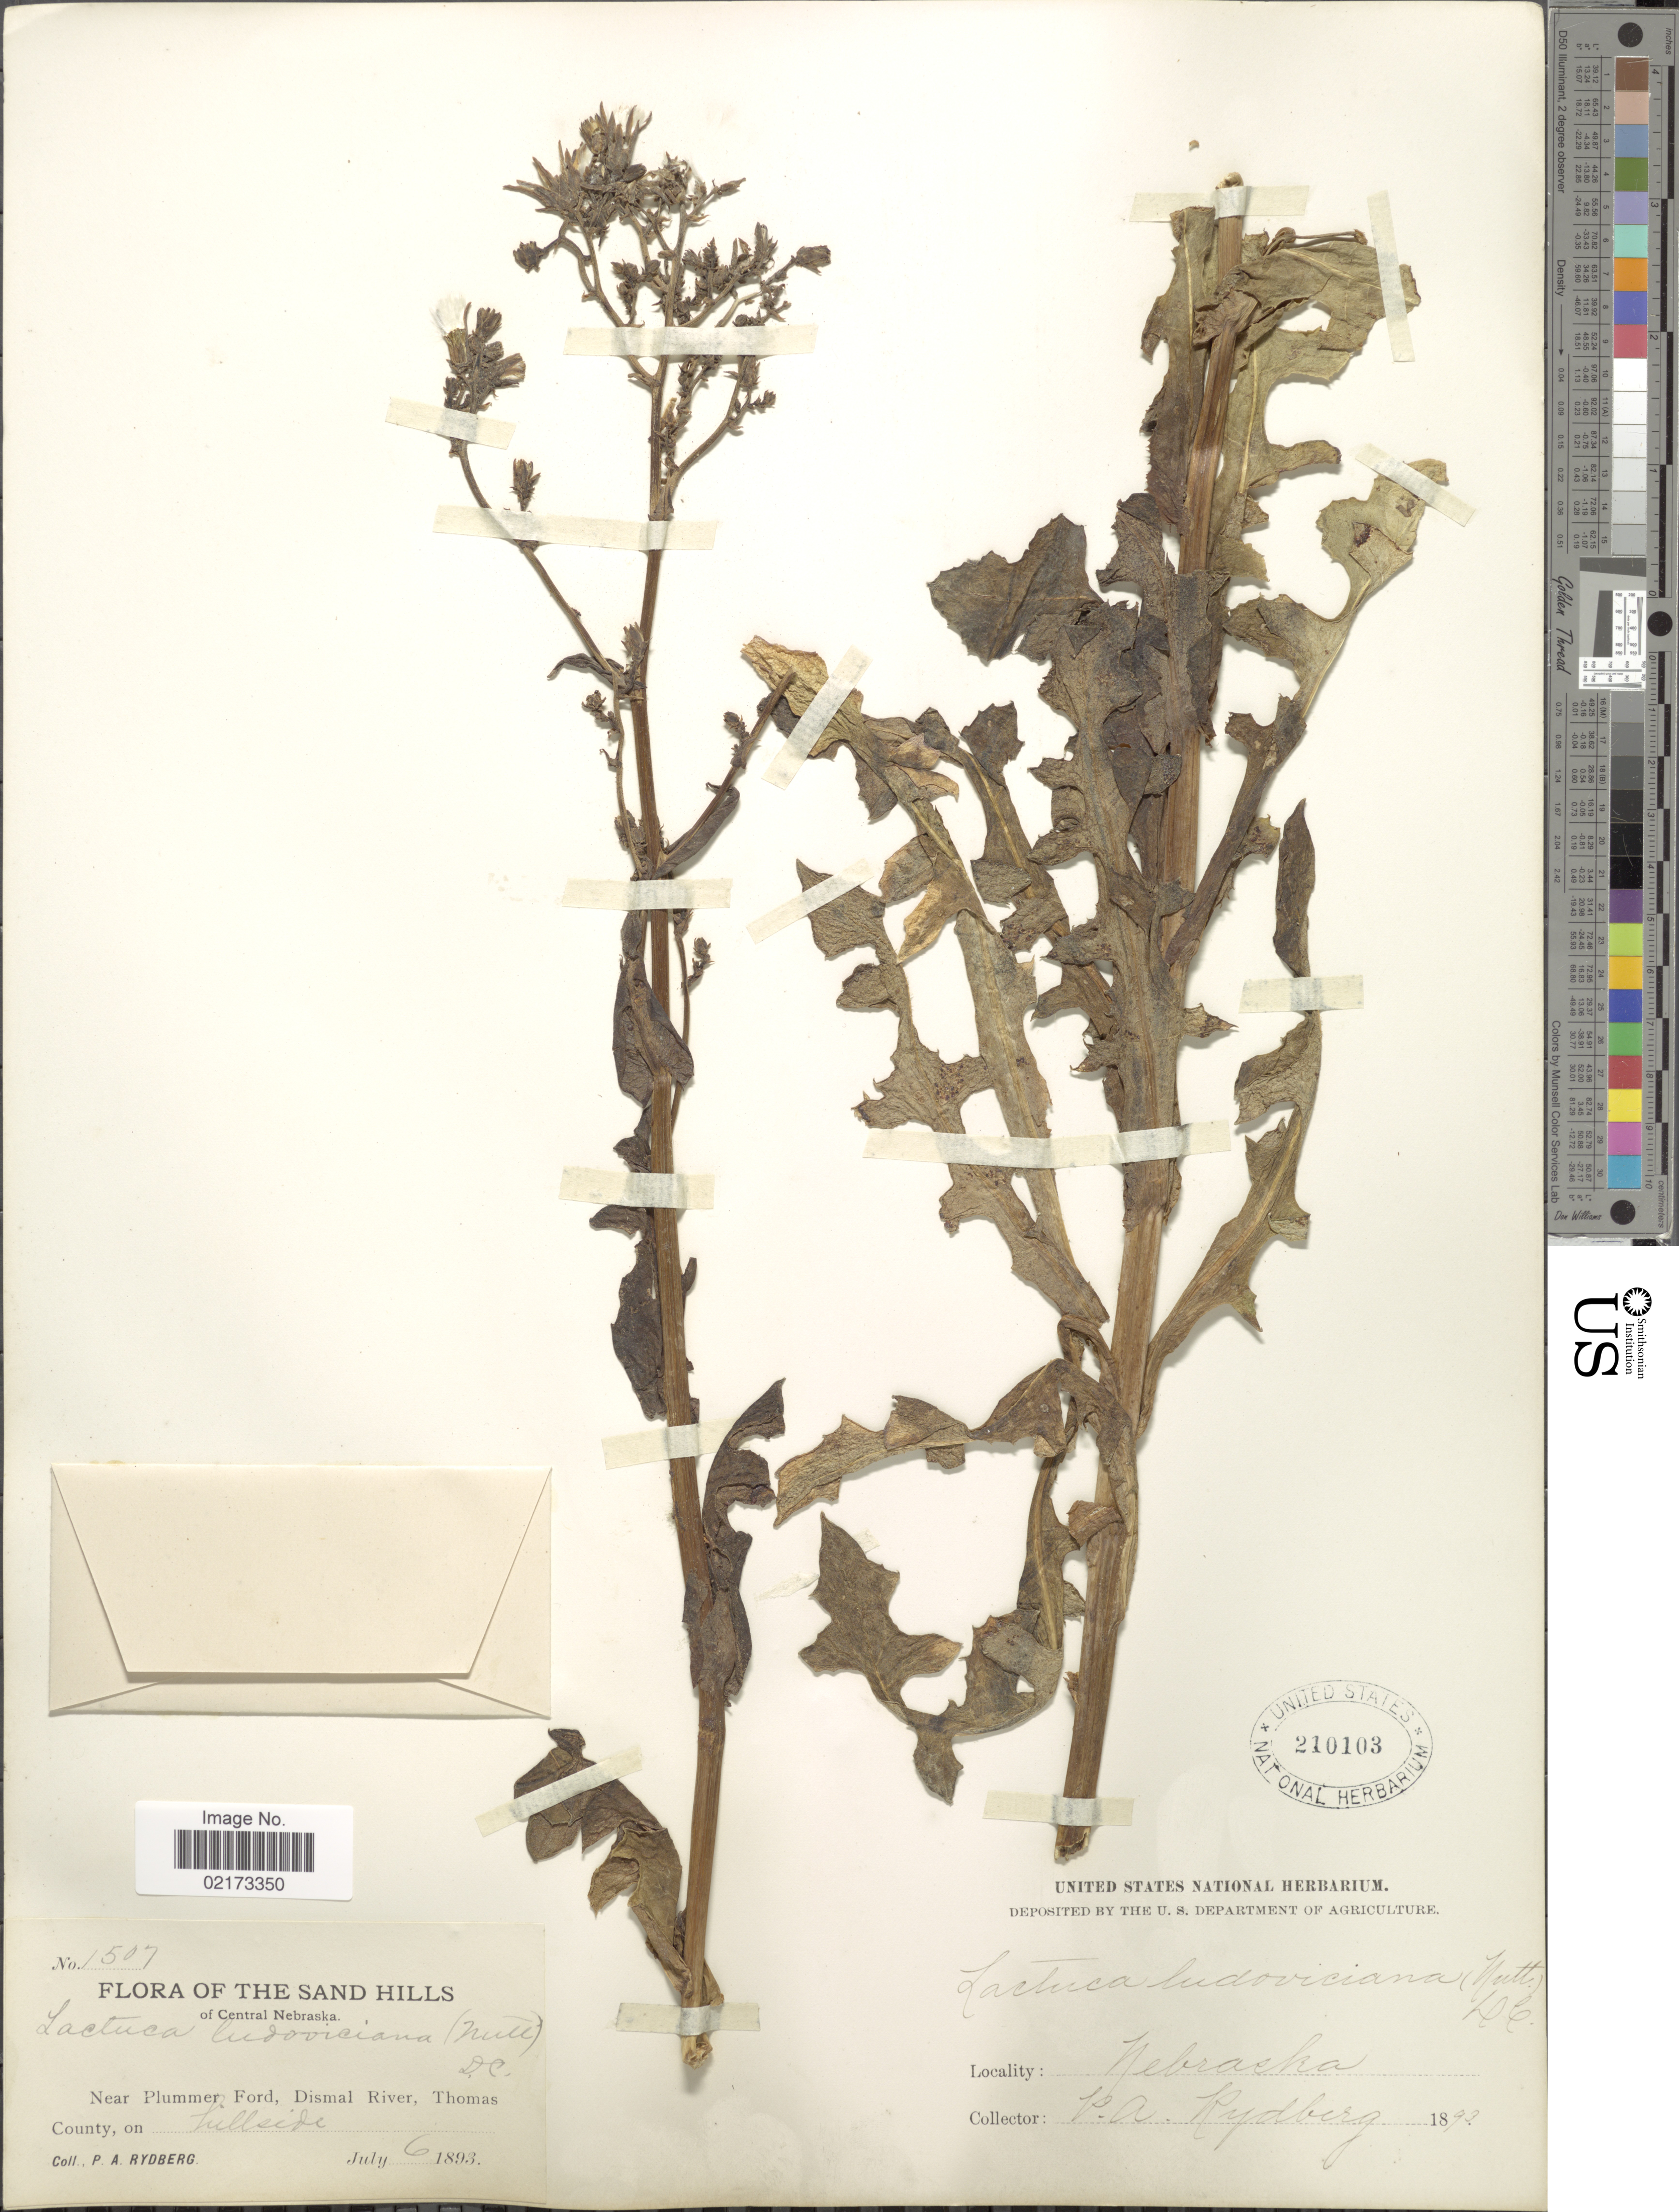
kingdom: Plantae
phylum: Tracheophyta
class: Magnoliopsida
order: Asterales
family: Asteraceae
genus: Lactuca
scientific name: Lactuca ludoviciana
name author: (Nutt.) Riddell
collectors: P. A. Rydberg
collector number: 1507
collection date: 1893-07-06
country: United States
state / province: Nebraska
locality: The Sand Hills of Central Nebraska, near Plummer Ford, Dismal River, Thomas County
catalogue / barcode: US 210103